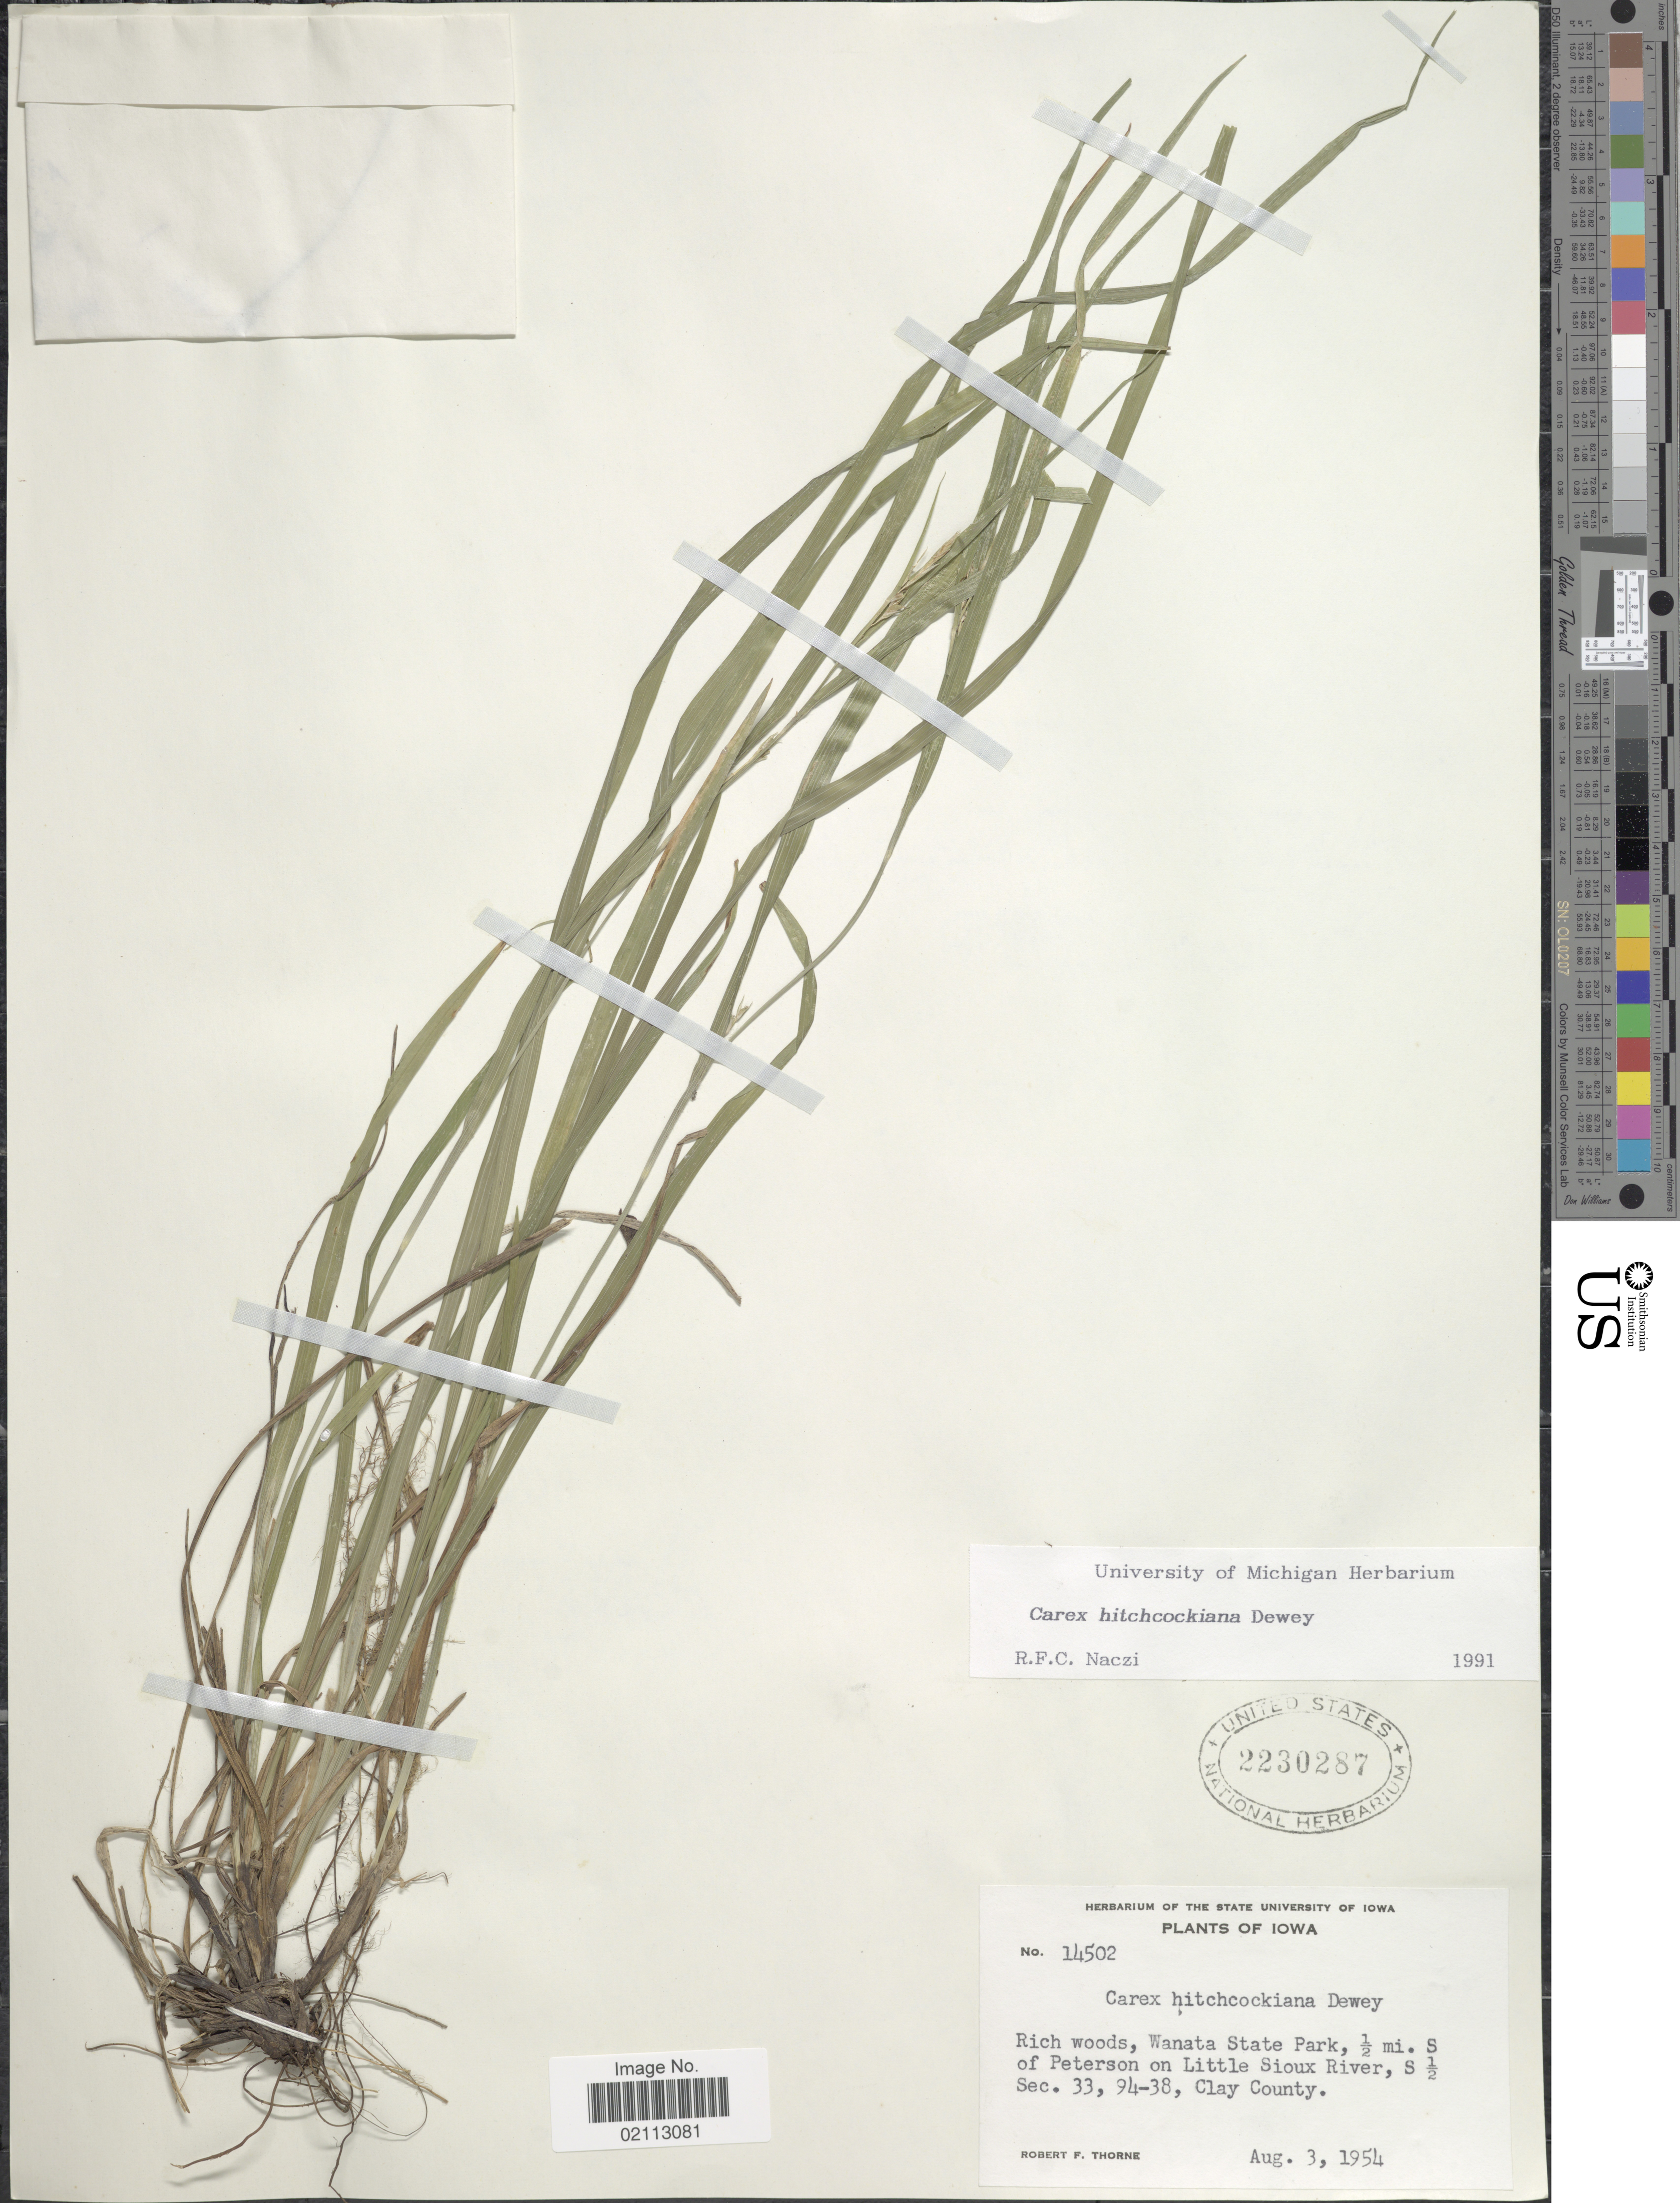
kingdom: Plantae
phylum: Tracheophyta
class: Liliopsida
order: Poales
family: Cyperaceae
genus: Carex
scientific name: Carex hitchcockiana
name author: Dewey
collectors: R. F. Thorne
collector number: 14502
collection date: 1954-08-03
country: United States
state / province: Iowa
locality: Rich woods, Wanata State Park, ½ mi. S of Peterson on Little Sioux River, S ½ Sec. 33, 94- 38, Clay County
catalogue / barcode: US 2230287